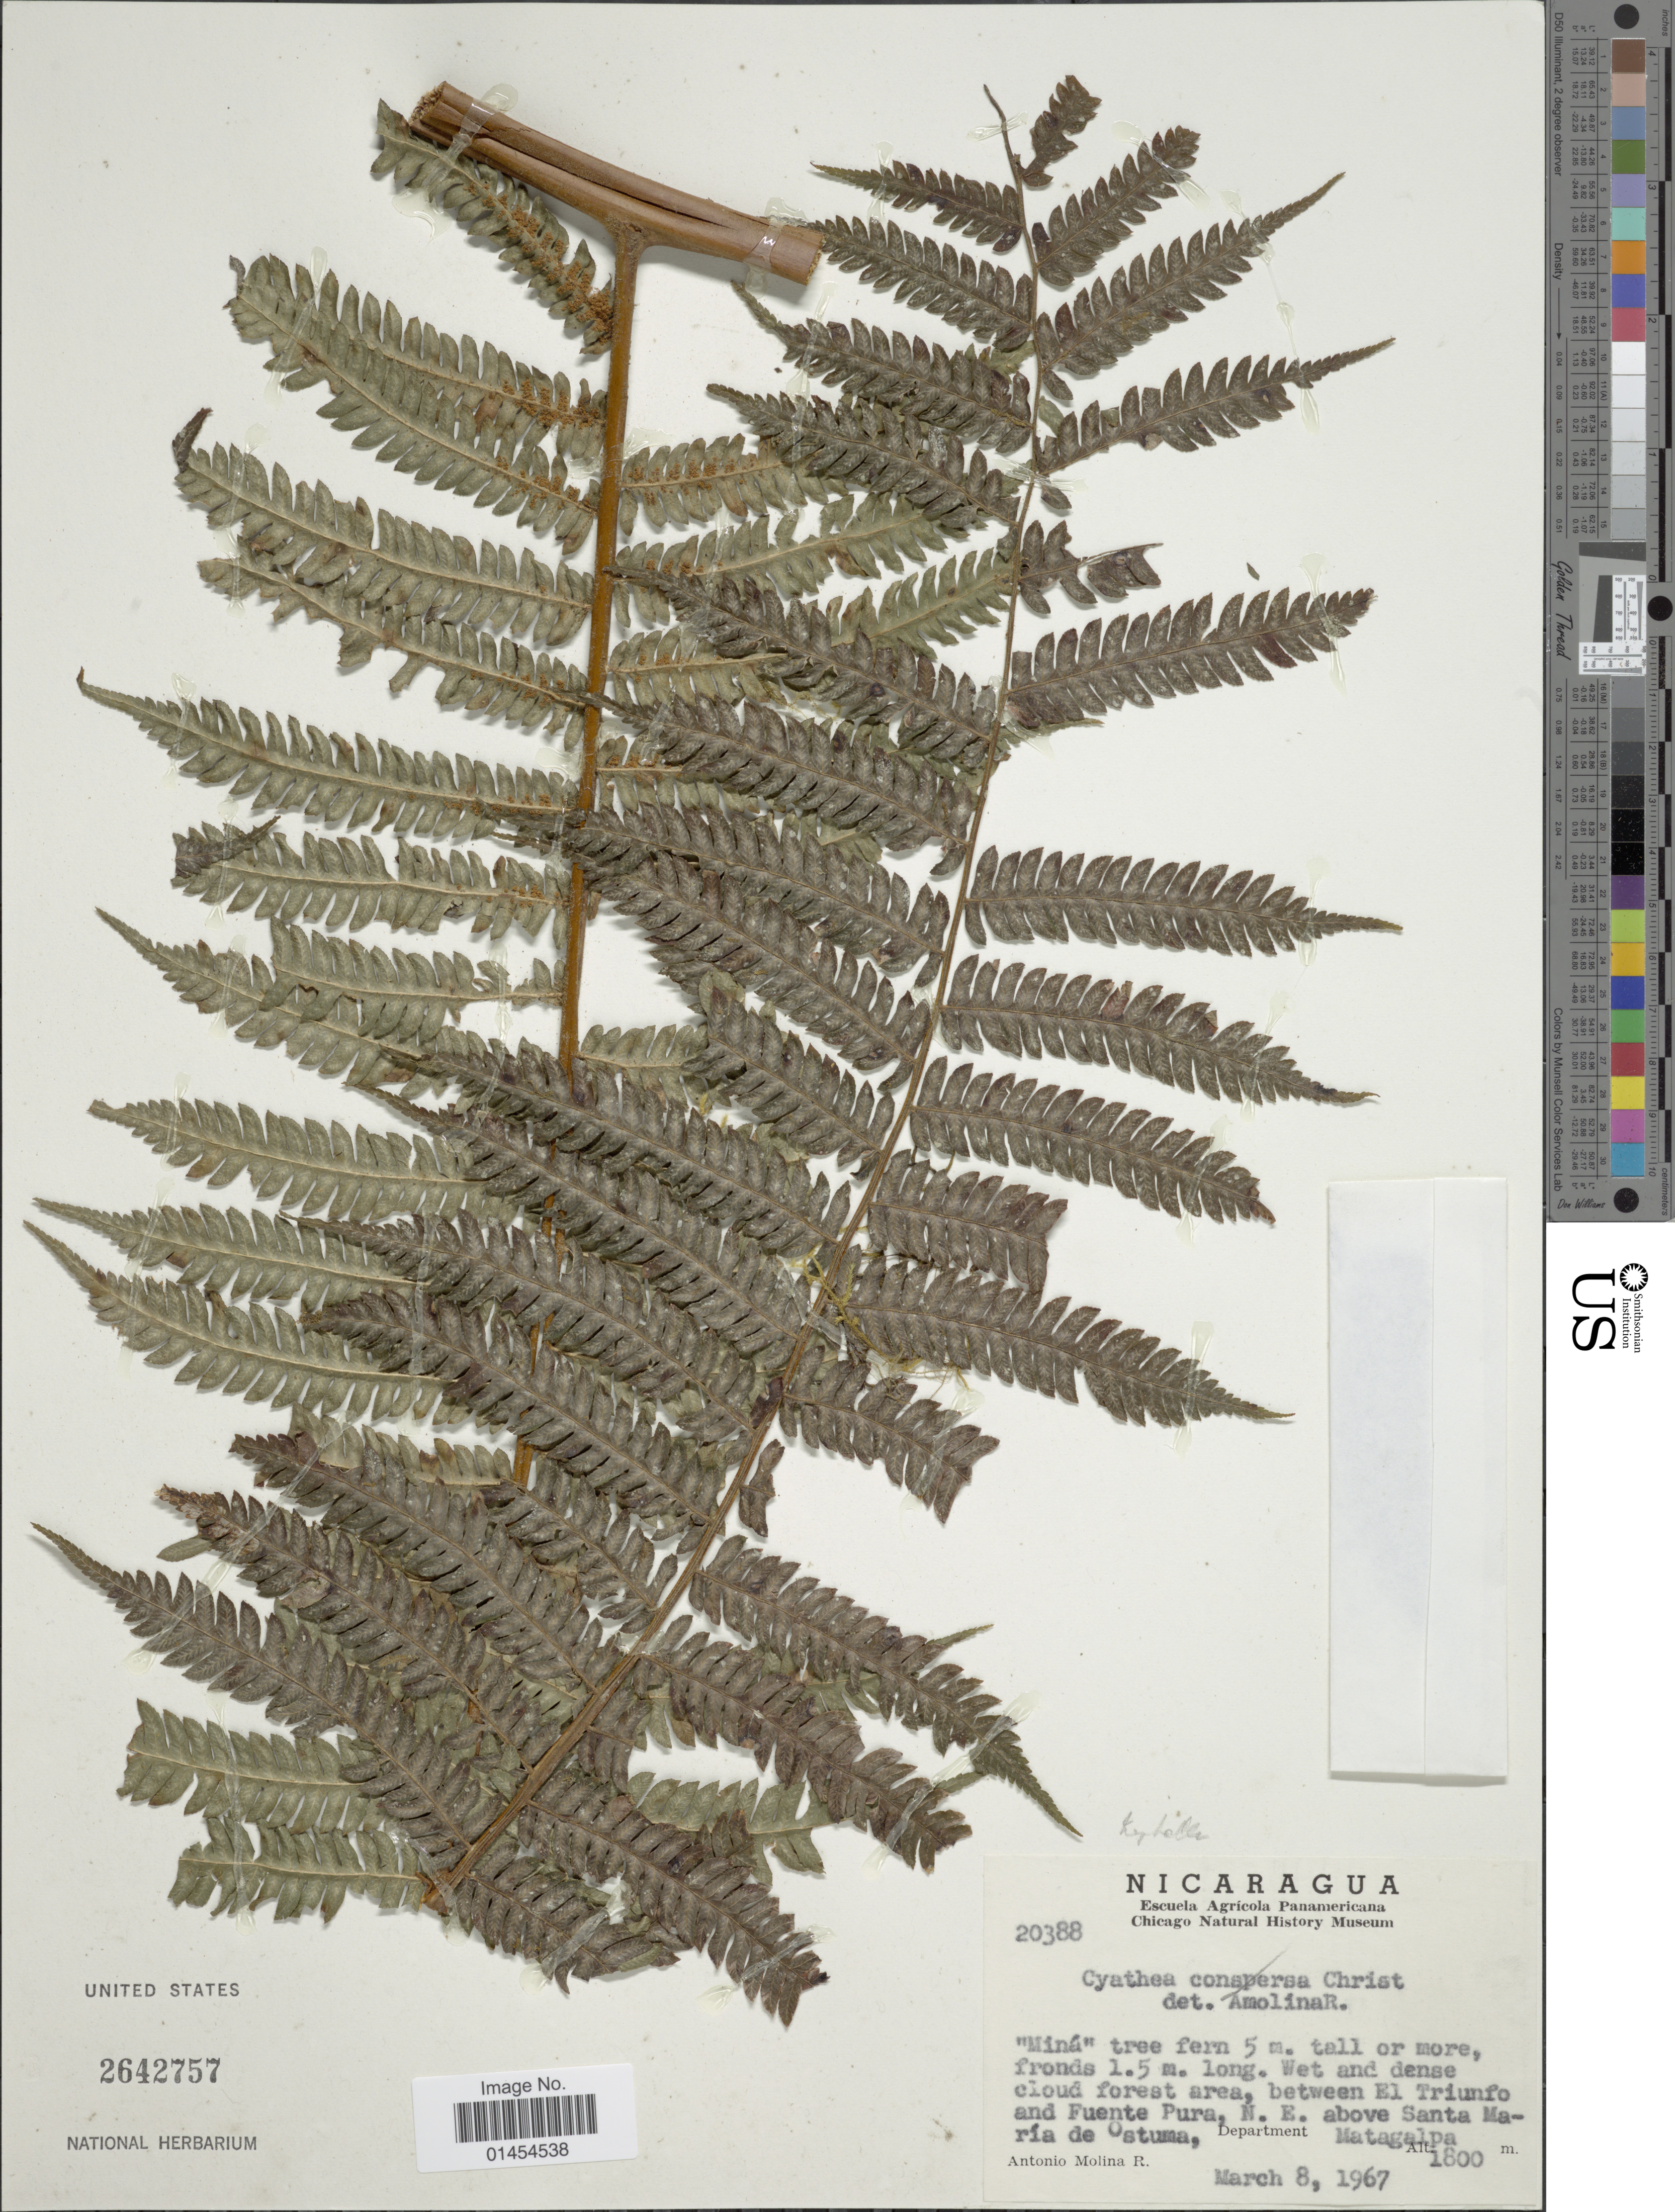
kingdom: Plantae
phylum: Tracheophyta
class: Polypodiopsida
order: Cyatheales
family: Cyatheaceae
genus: Alsophila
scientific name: Alsophila sp.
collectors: A. Molina R.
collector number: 20388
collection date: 1967-03-08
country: Nicaragua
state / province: Matagalpa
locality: Wet and dense cloud forest area, between El Triunfo and Fuente Pura, N.E. above Santa María de Ostuma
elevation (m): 1800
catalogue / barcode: US 2642757